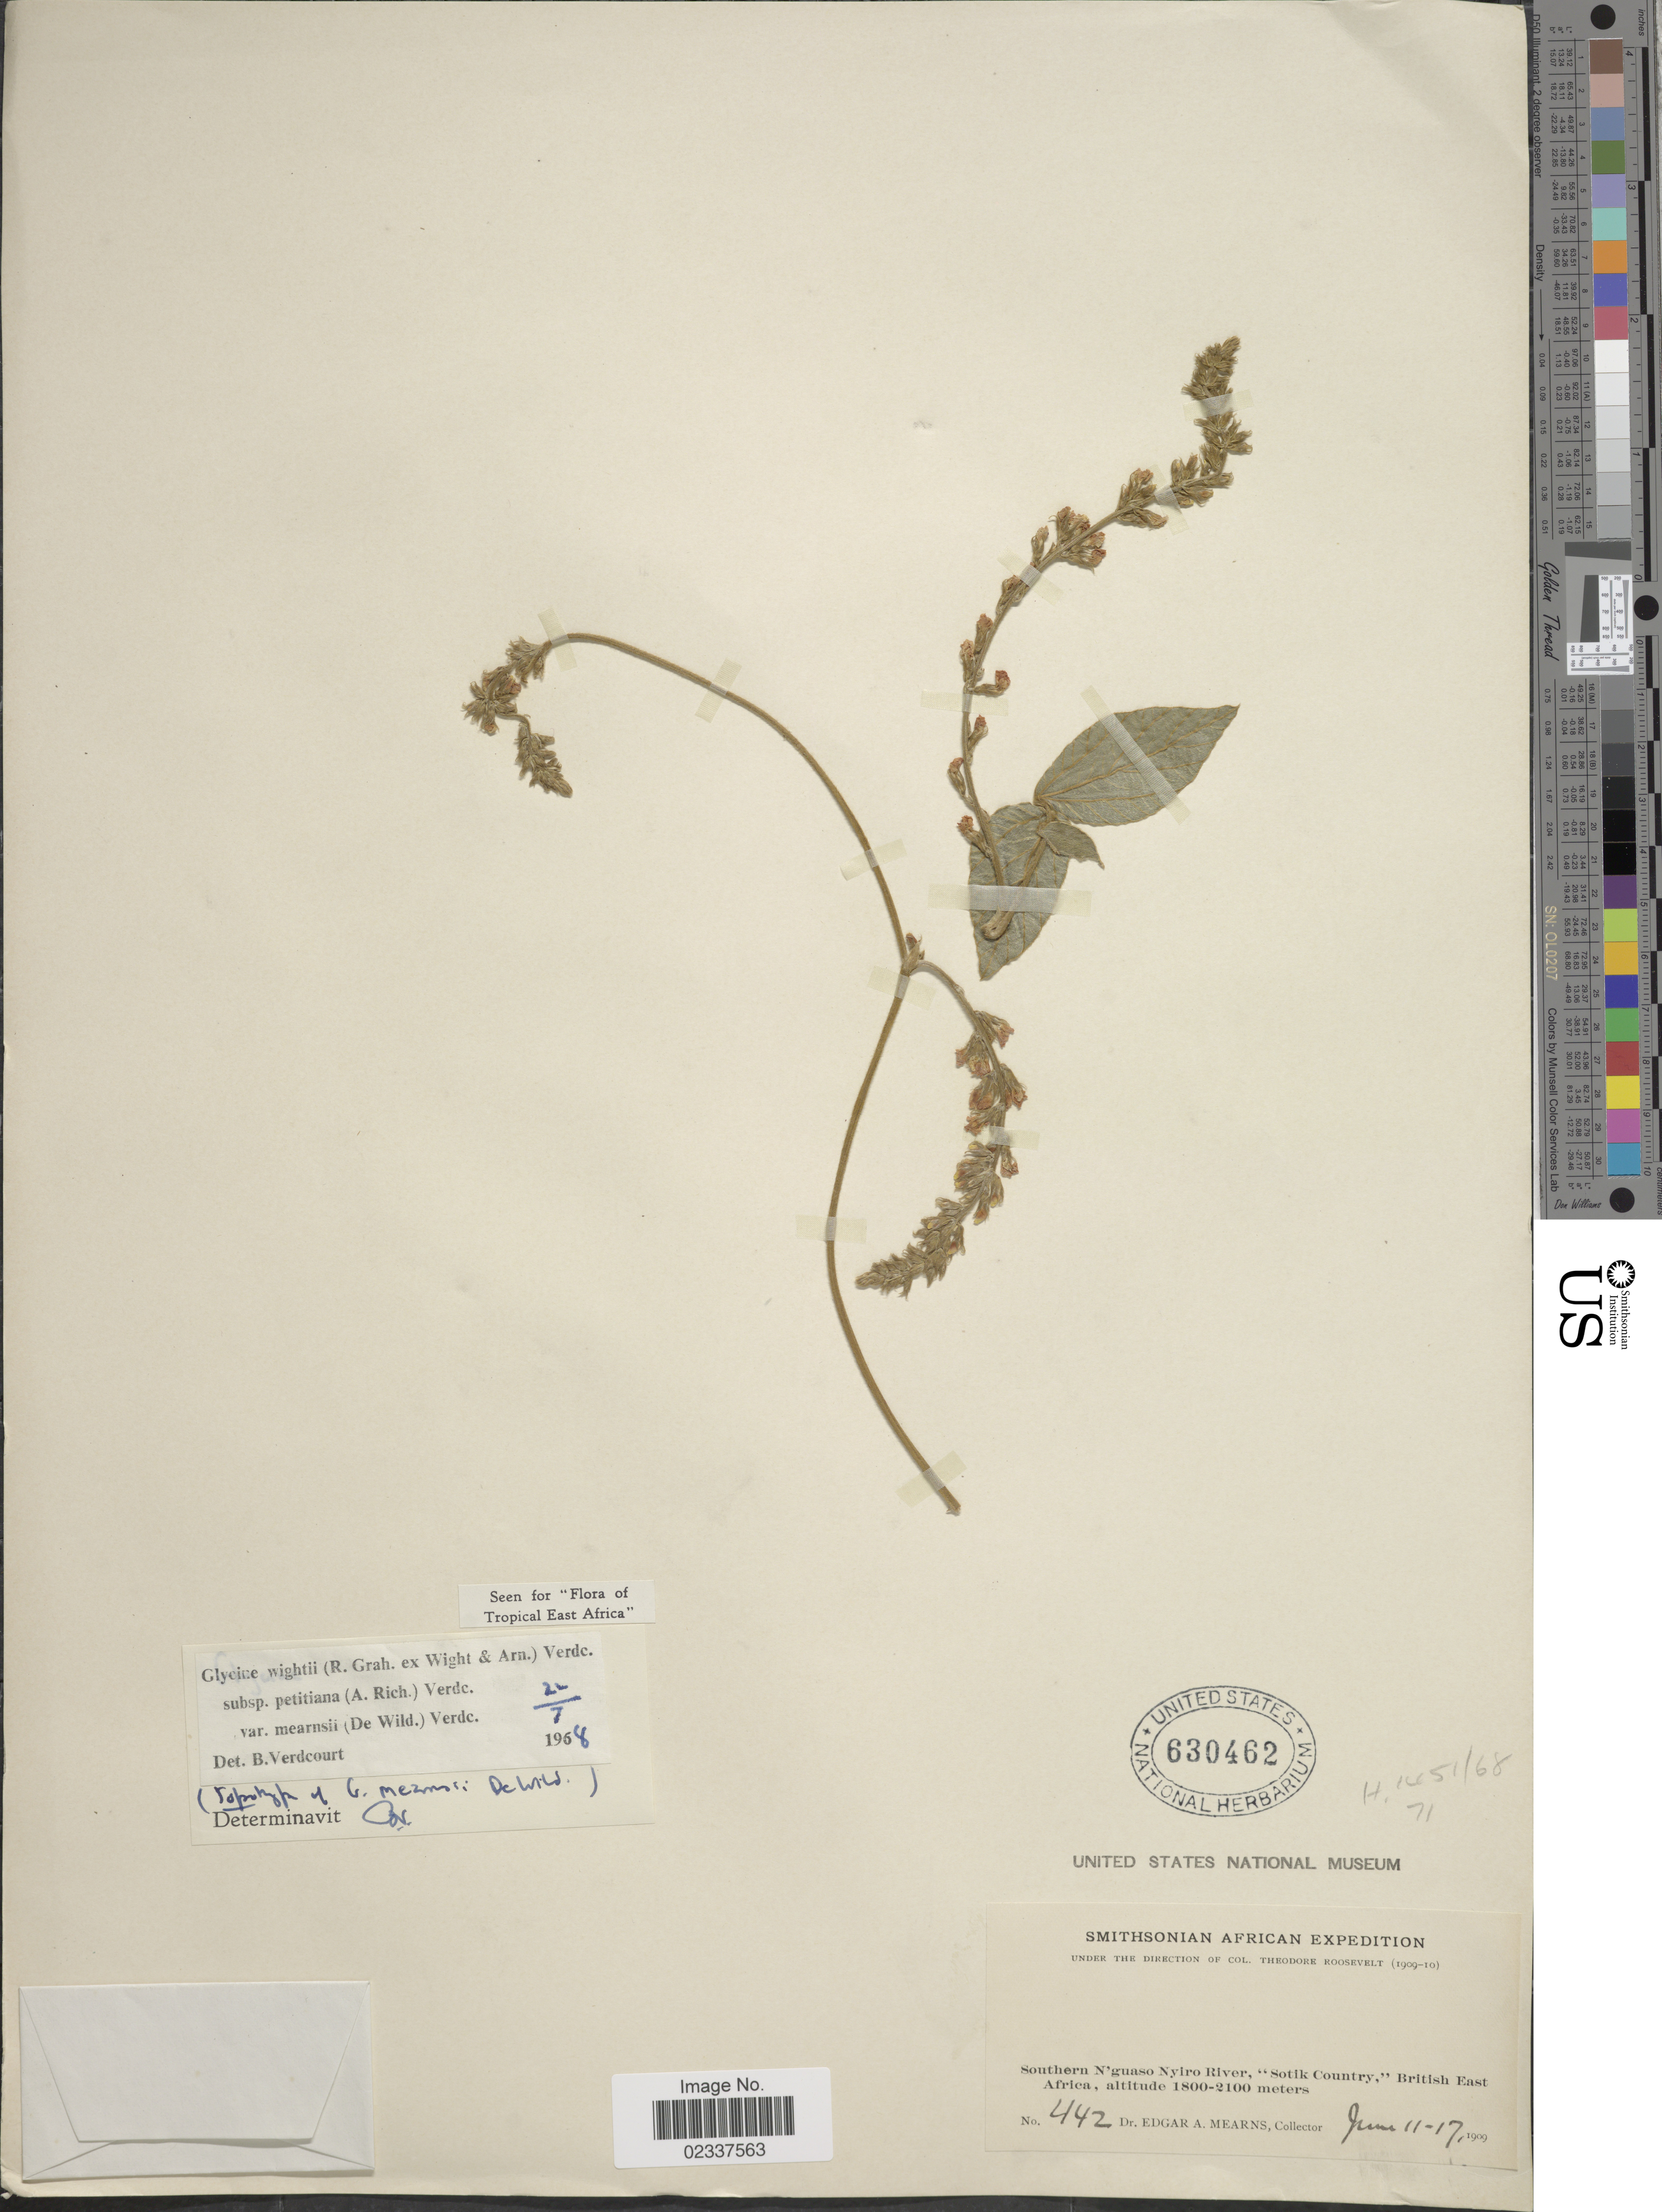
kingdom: Plantae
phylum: Tracheophyta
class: Magnoliopsida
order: Fabales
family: Fabaceae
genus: Glycine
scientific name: Glycine javanica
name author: L.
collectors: E. A. Mearns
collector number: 442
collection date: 1909-06-11/1909-06-17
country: Kenya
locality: Southern N'guaso Nyiro River, "Sotik Country" , British East Africa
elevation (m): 1800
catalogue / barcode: US 630462